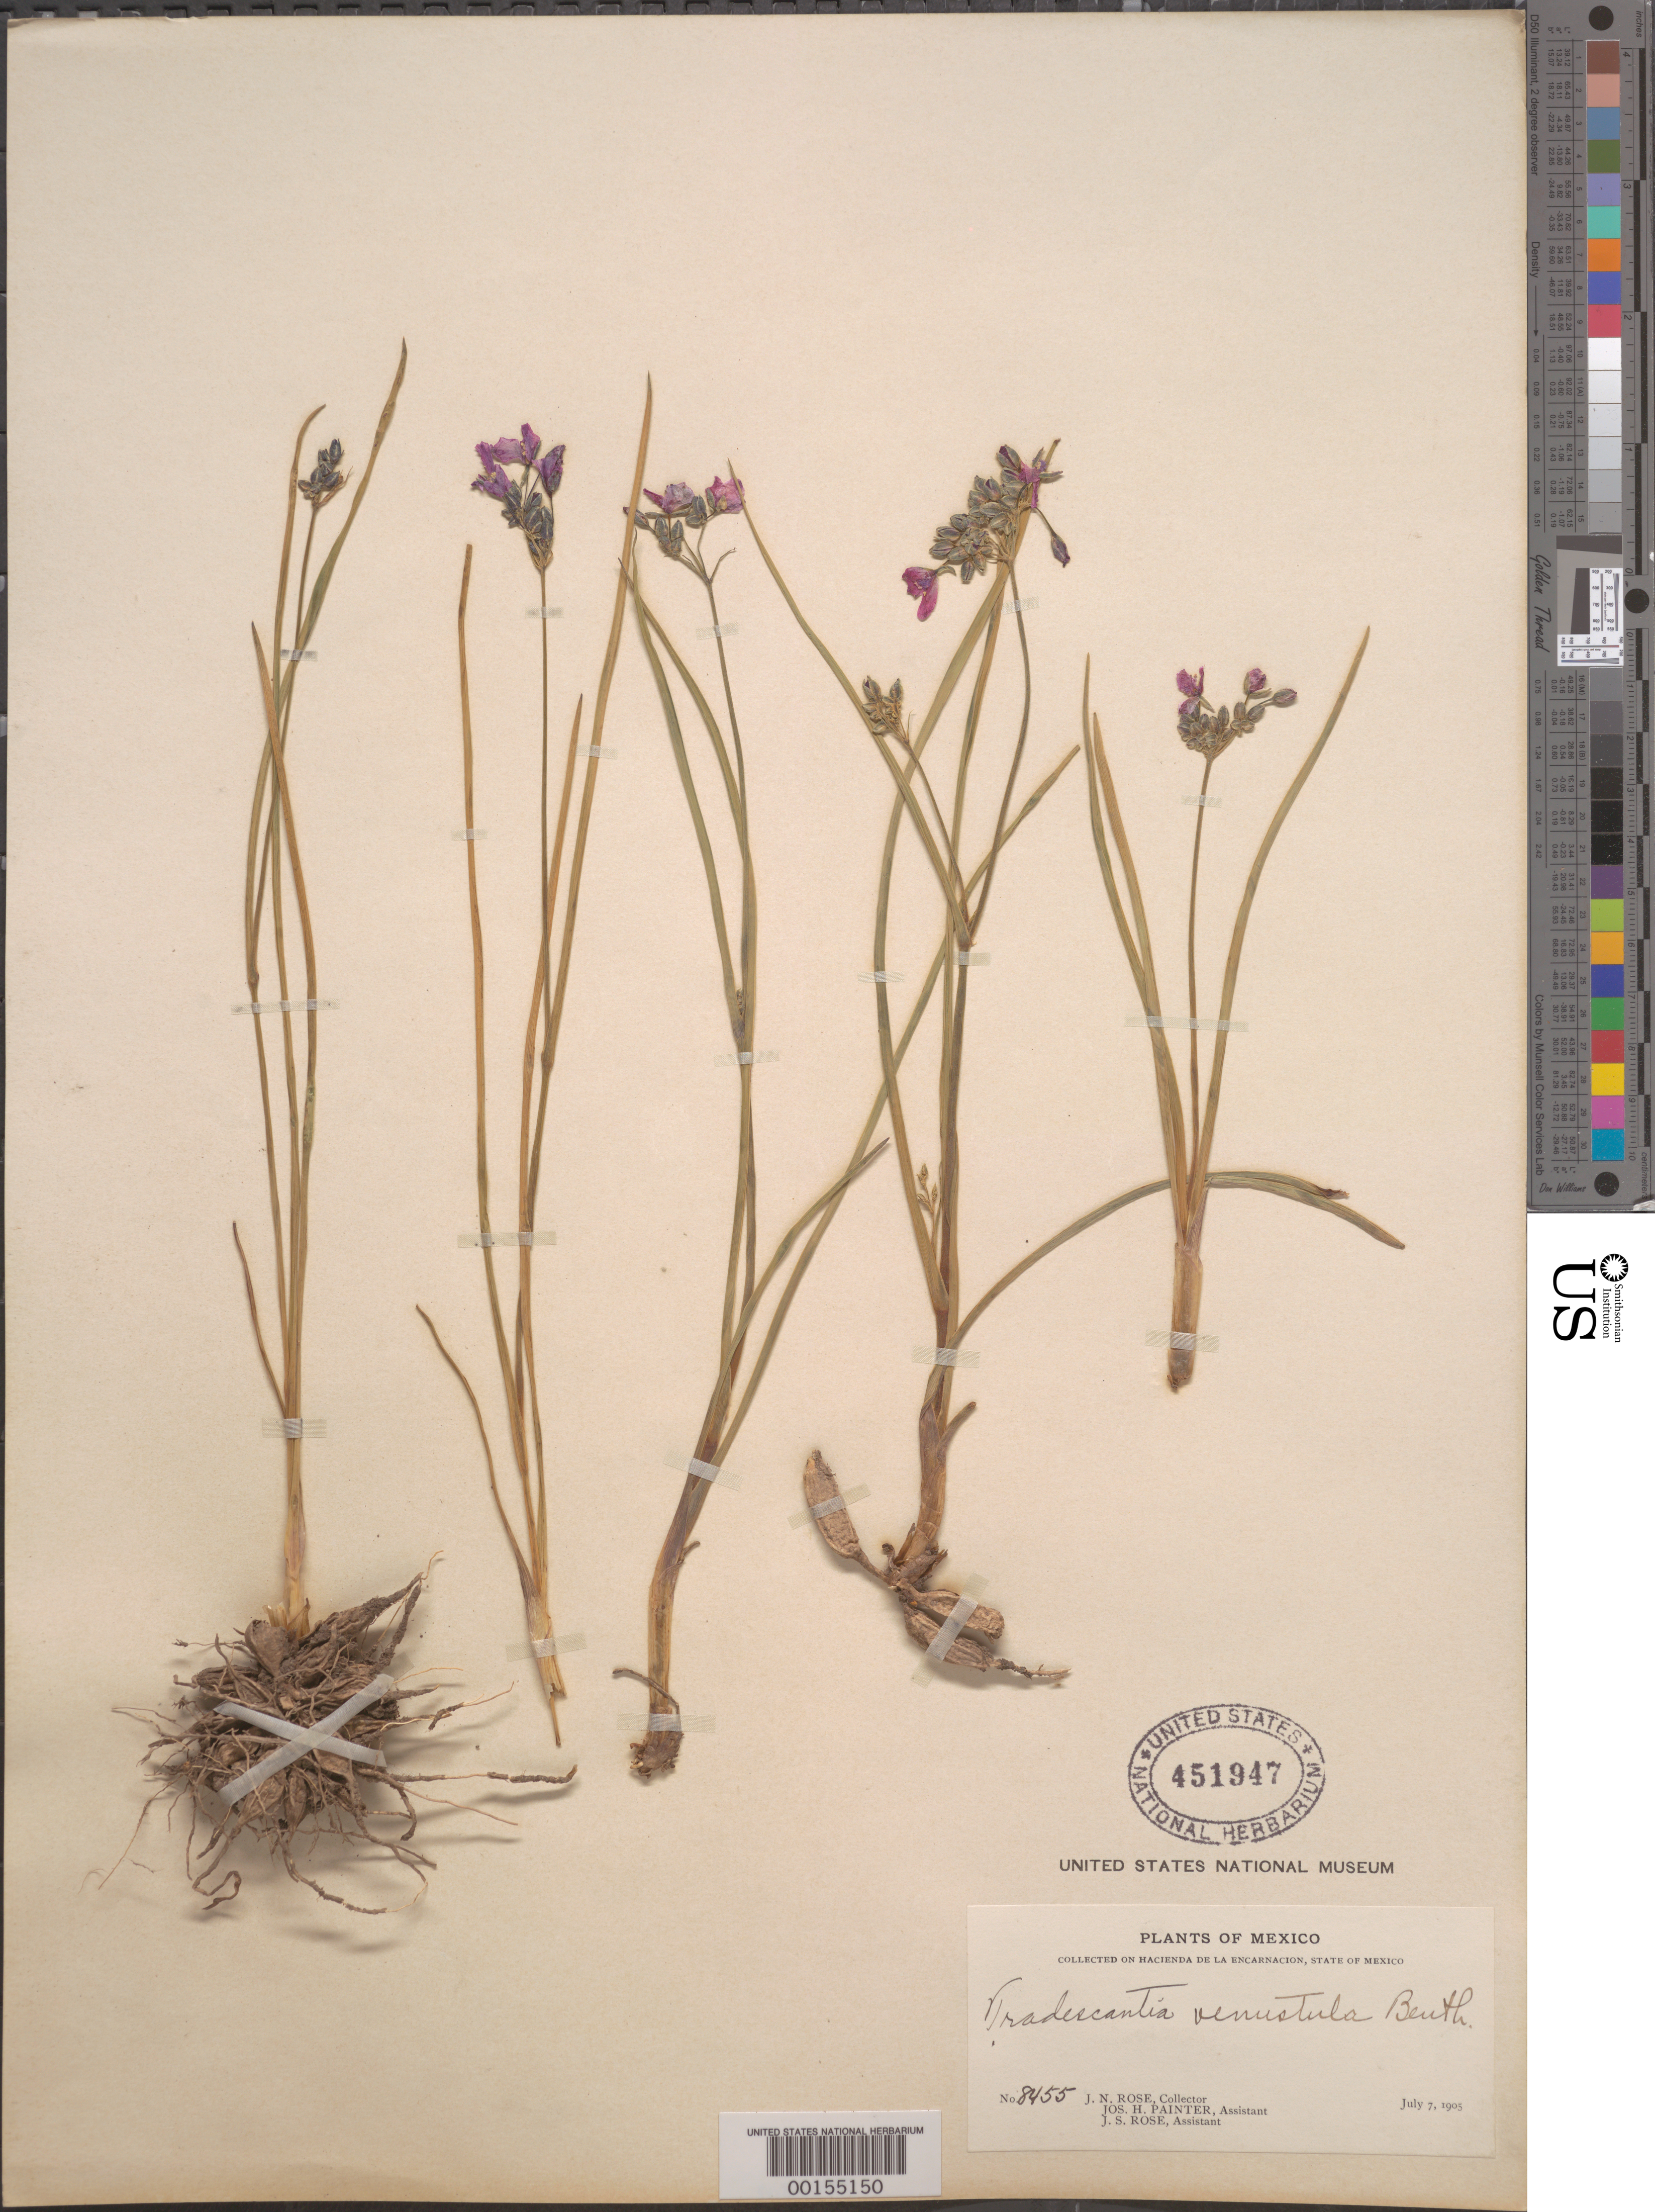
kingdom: Plantae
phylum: Tracheophyta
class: Liliopsida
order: Commelinales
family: Commelinaceae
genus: Gibasis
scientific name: Gibasis linearis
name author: (Benth.) Rohweder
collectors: J. N. Rose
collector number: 8455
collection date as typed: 07 Jul 1905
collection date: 1905-07-07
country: Mexico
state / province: México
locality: Hacienda de la Encarnacion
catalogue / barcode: US 451947